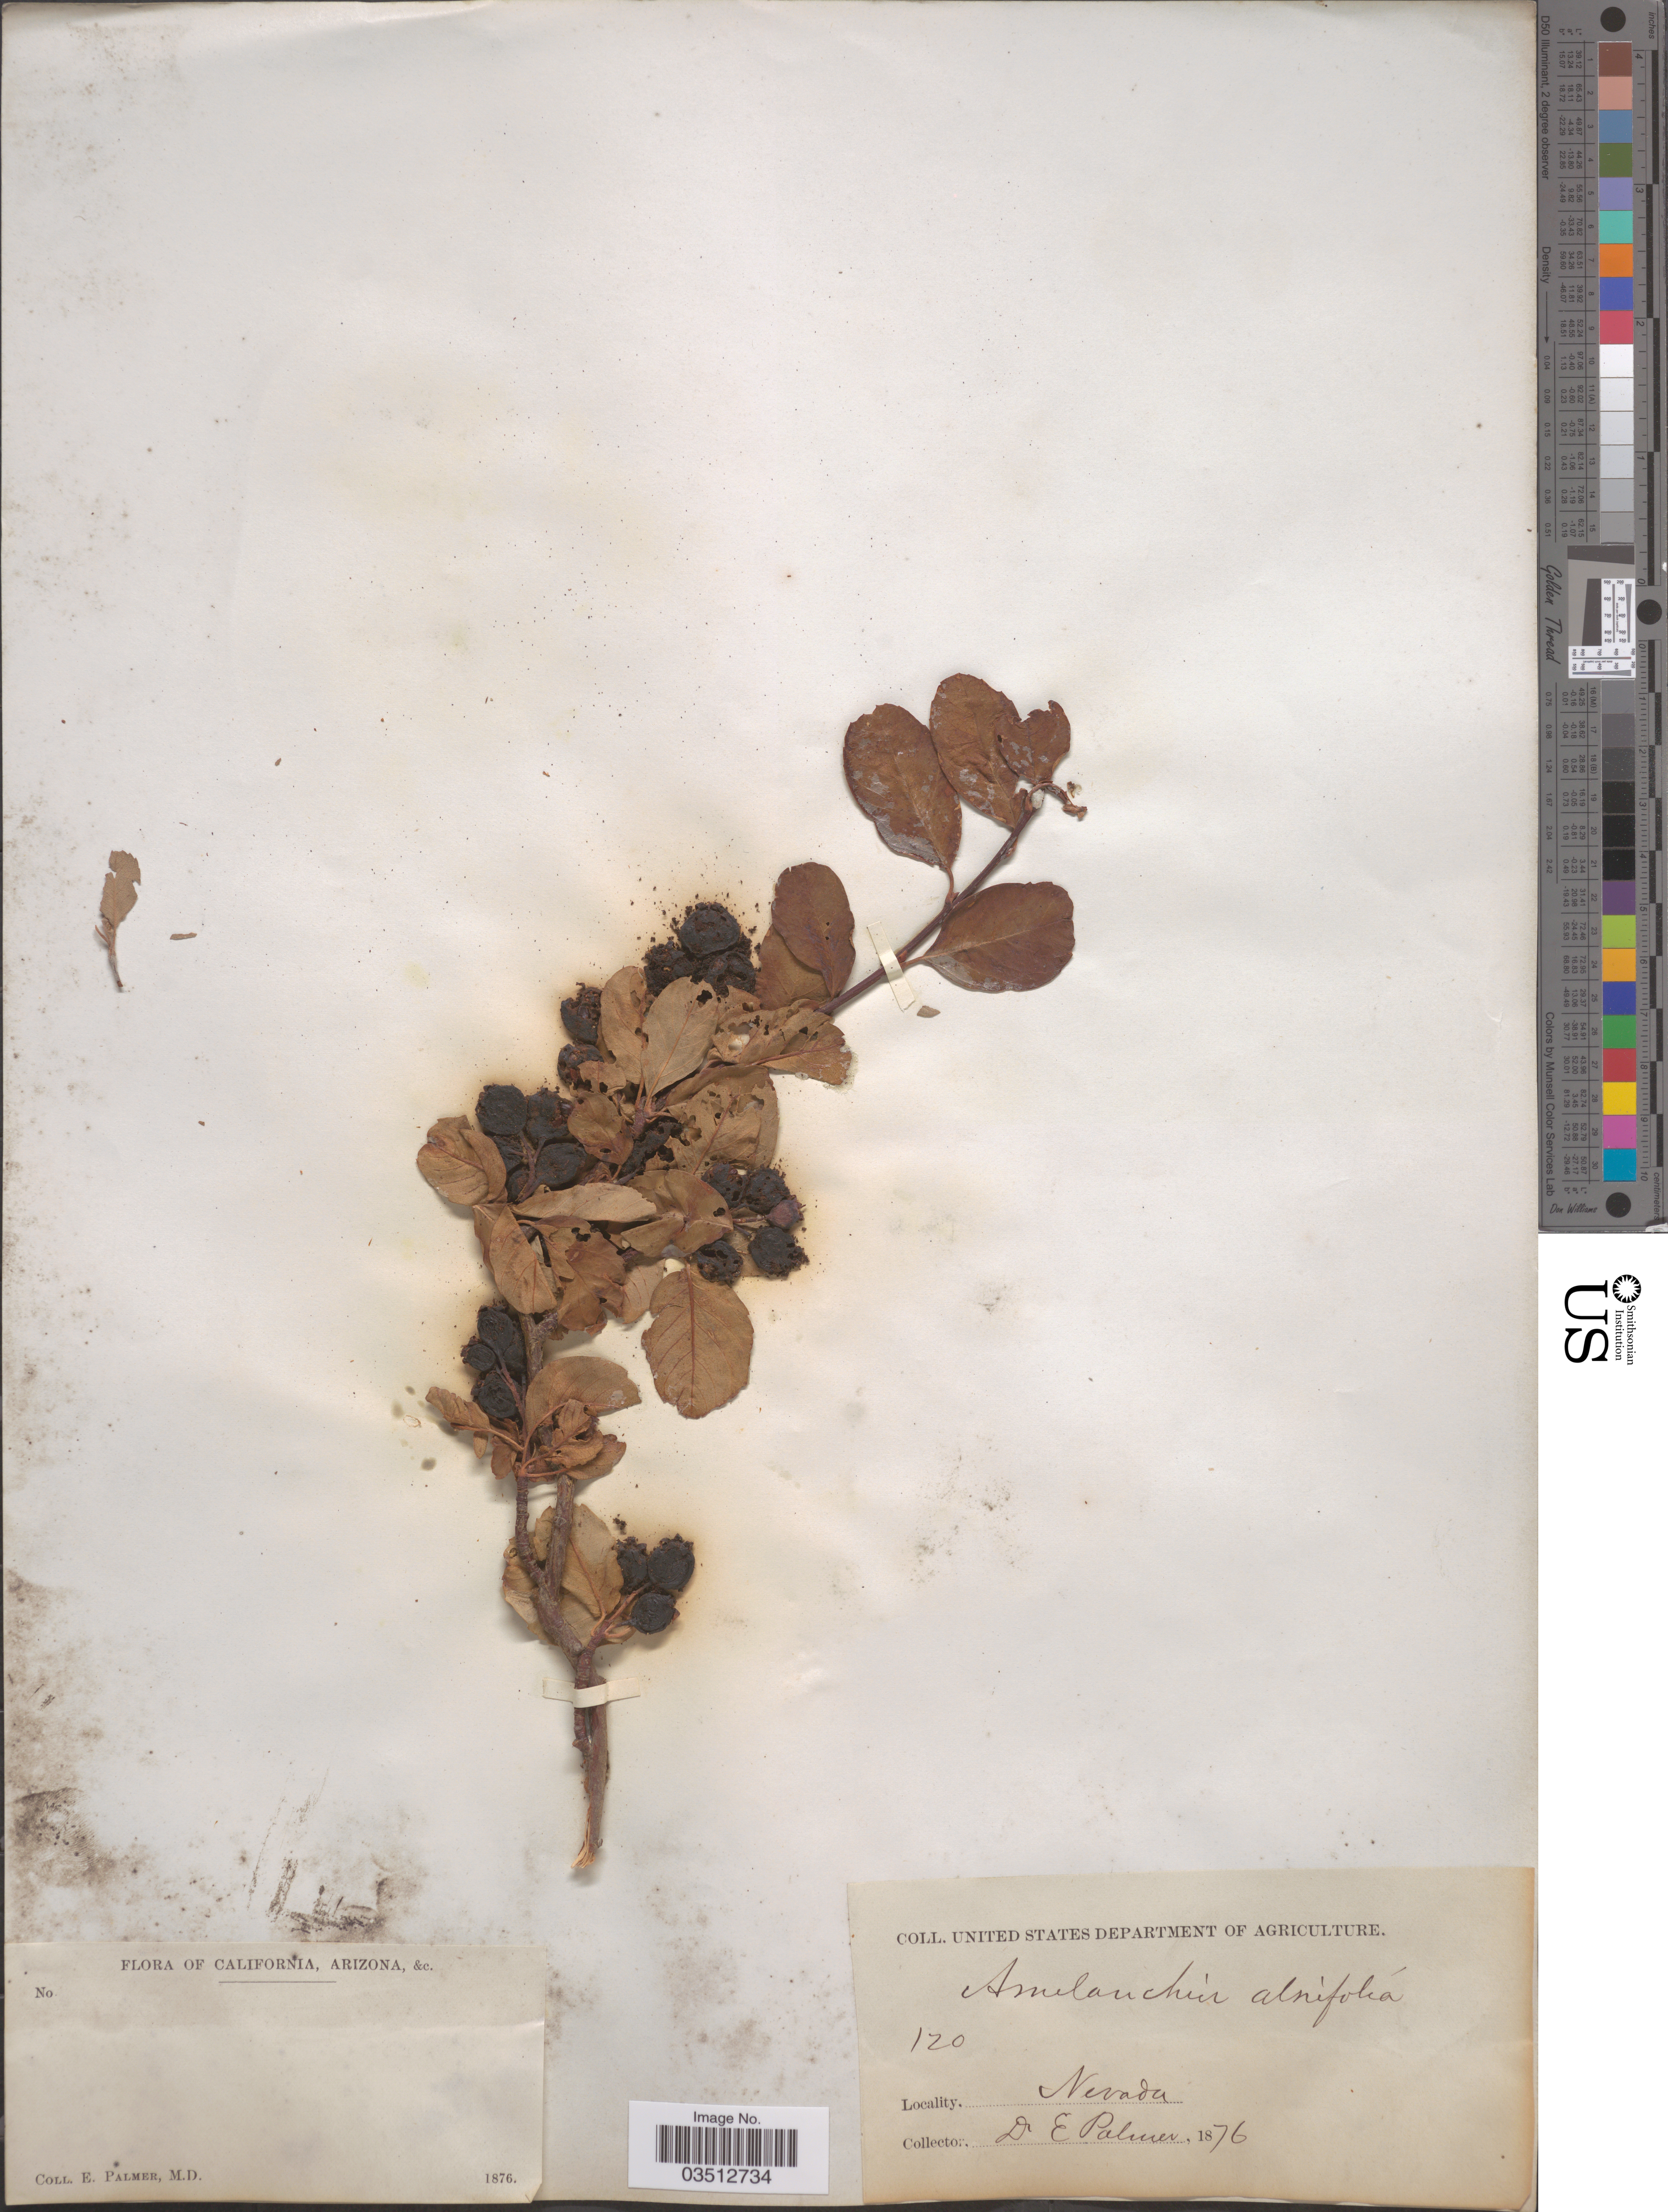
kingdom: Plantae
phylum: Tracheophyta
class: Magnoliopsida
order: Rosales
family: Rosaceae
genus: Amelanchier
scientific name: Amelanchier utahensis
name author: Koehne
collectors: E. Palmer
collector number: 120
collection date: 1876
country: United States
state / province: Nevada